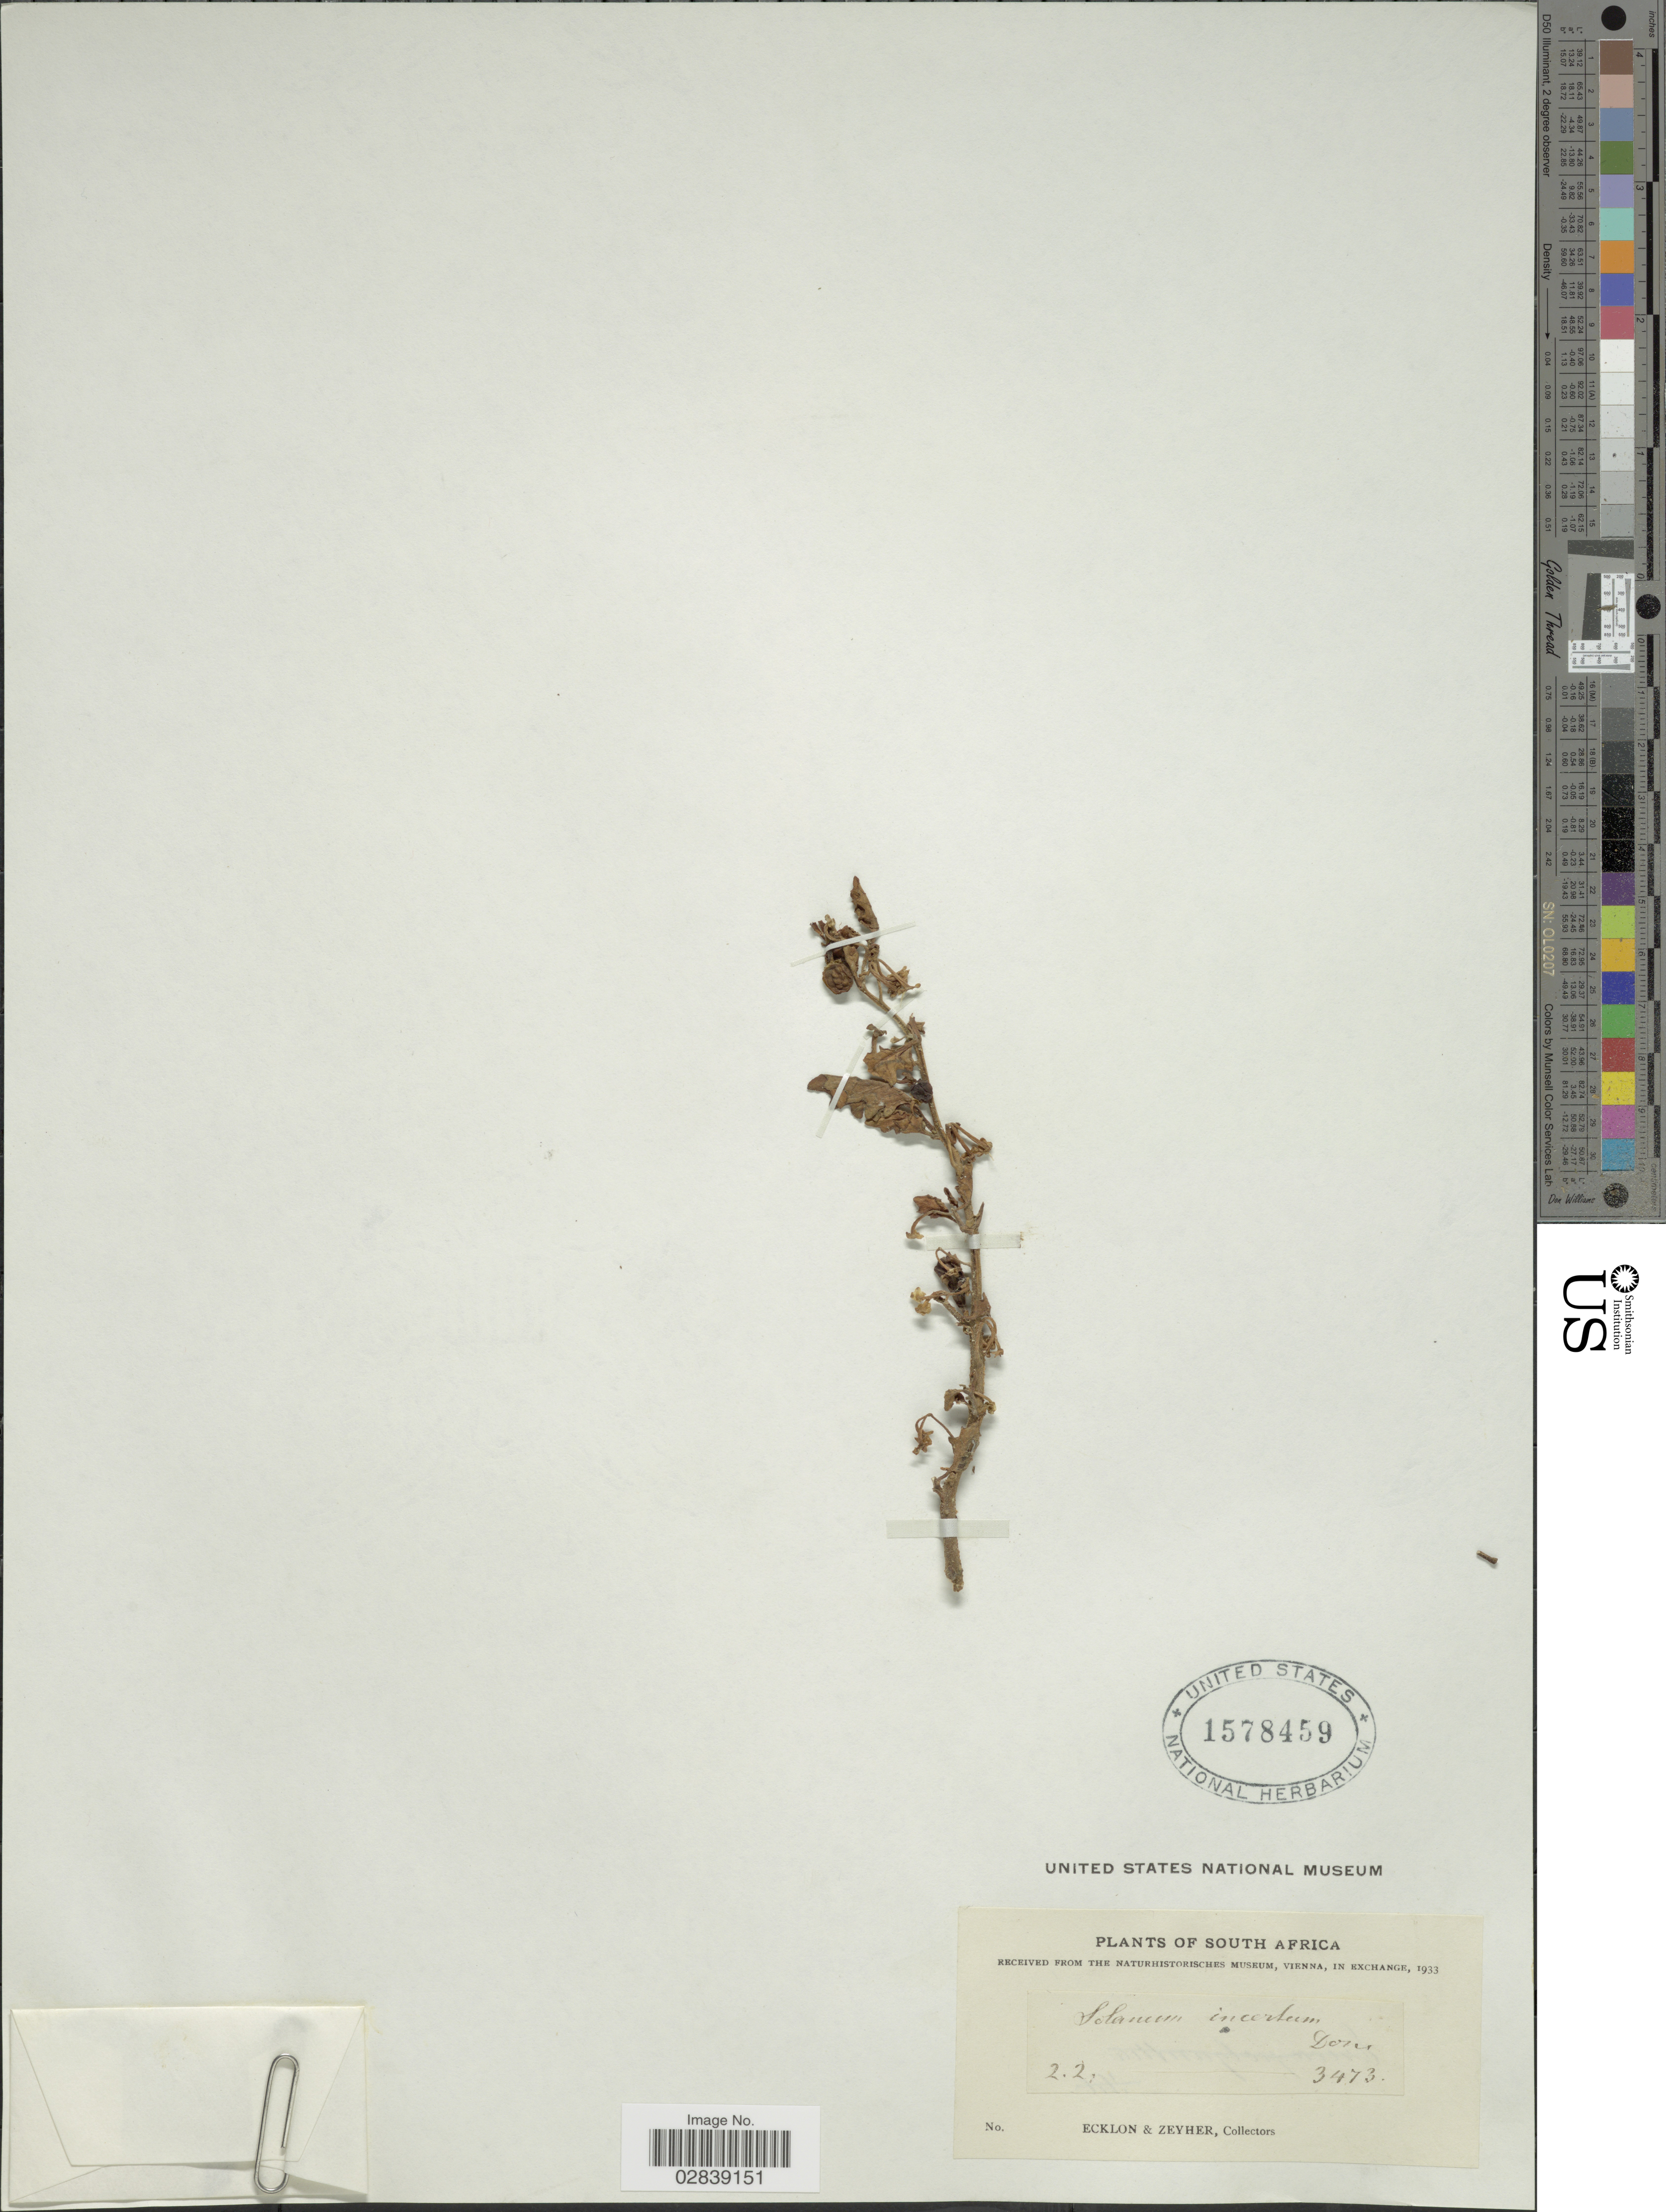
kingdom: Plantae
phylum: Tracheophyta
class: Magnoliopsida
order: Solanales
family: Solanaceae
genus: Solanum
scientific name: Solanum incertum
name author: Dunal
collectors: -. Ecklon & -. Zeyher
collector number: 3473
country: South Africa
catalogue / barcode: US 1578459